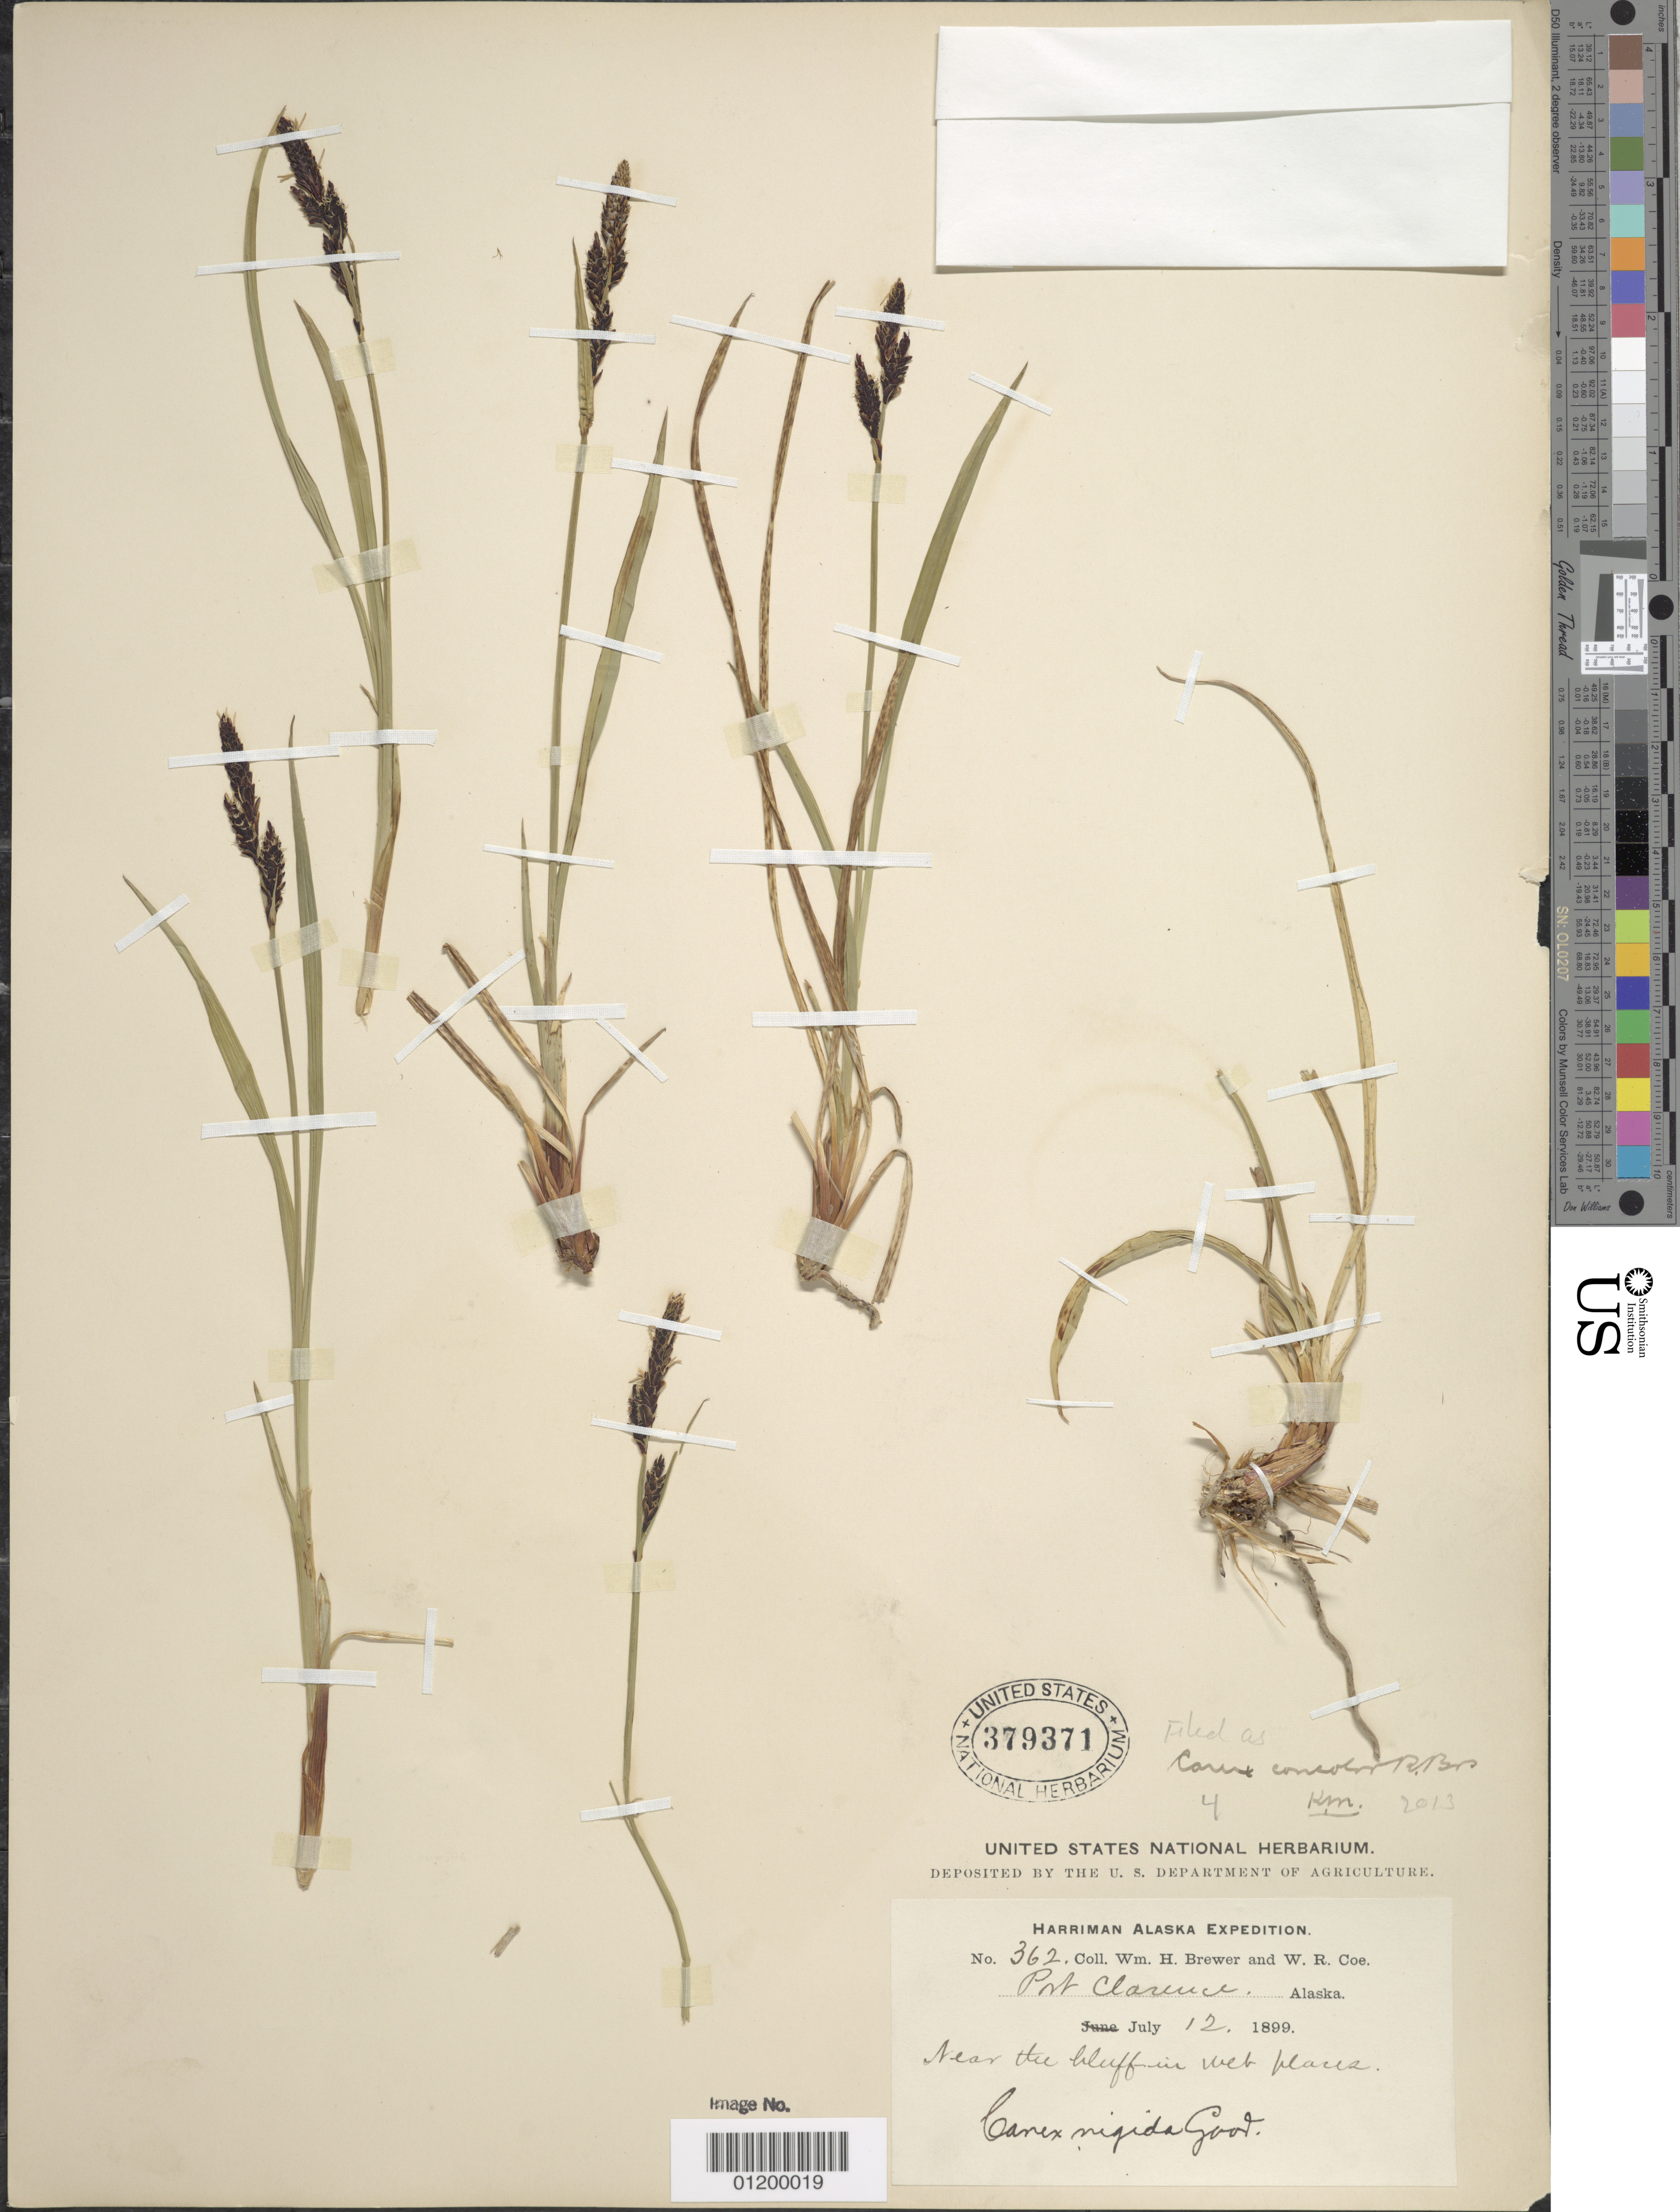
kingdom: Plantae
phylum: Tracheophyta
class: Liliopsida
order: Poales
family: Cyperaceae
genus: Carex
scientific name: Carex bigelowii subsp. lugens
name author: (Holm) T.V. Egorova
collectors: W. H. Brewer & W. Coe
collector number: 362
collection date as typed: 12 Jul 1899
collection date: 1899-07-12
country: United States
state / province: Alaska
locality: Port Clarence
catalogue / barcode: US 379371